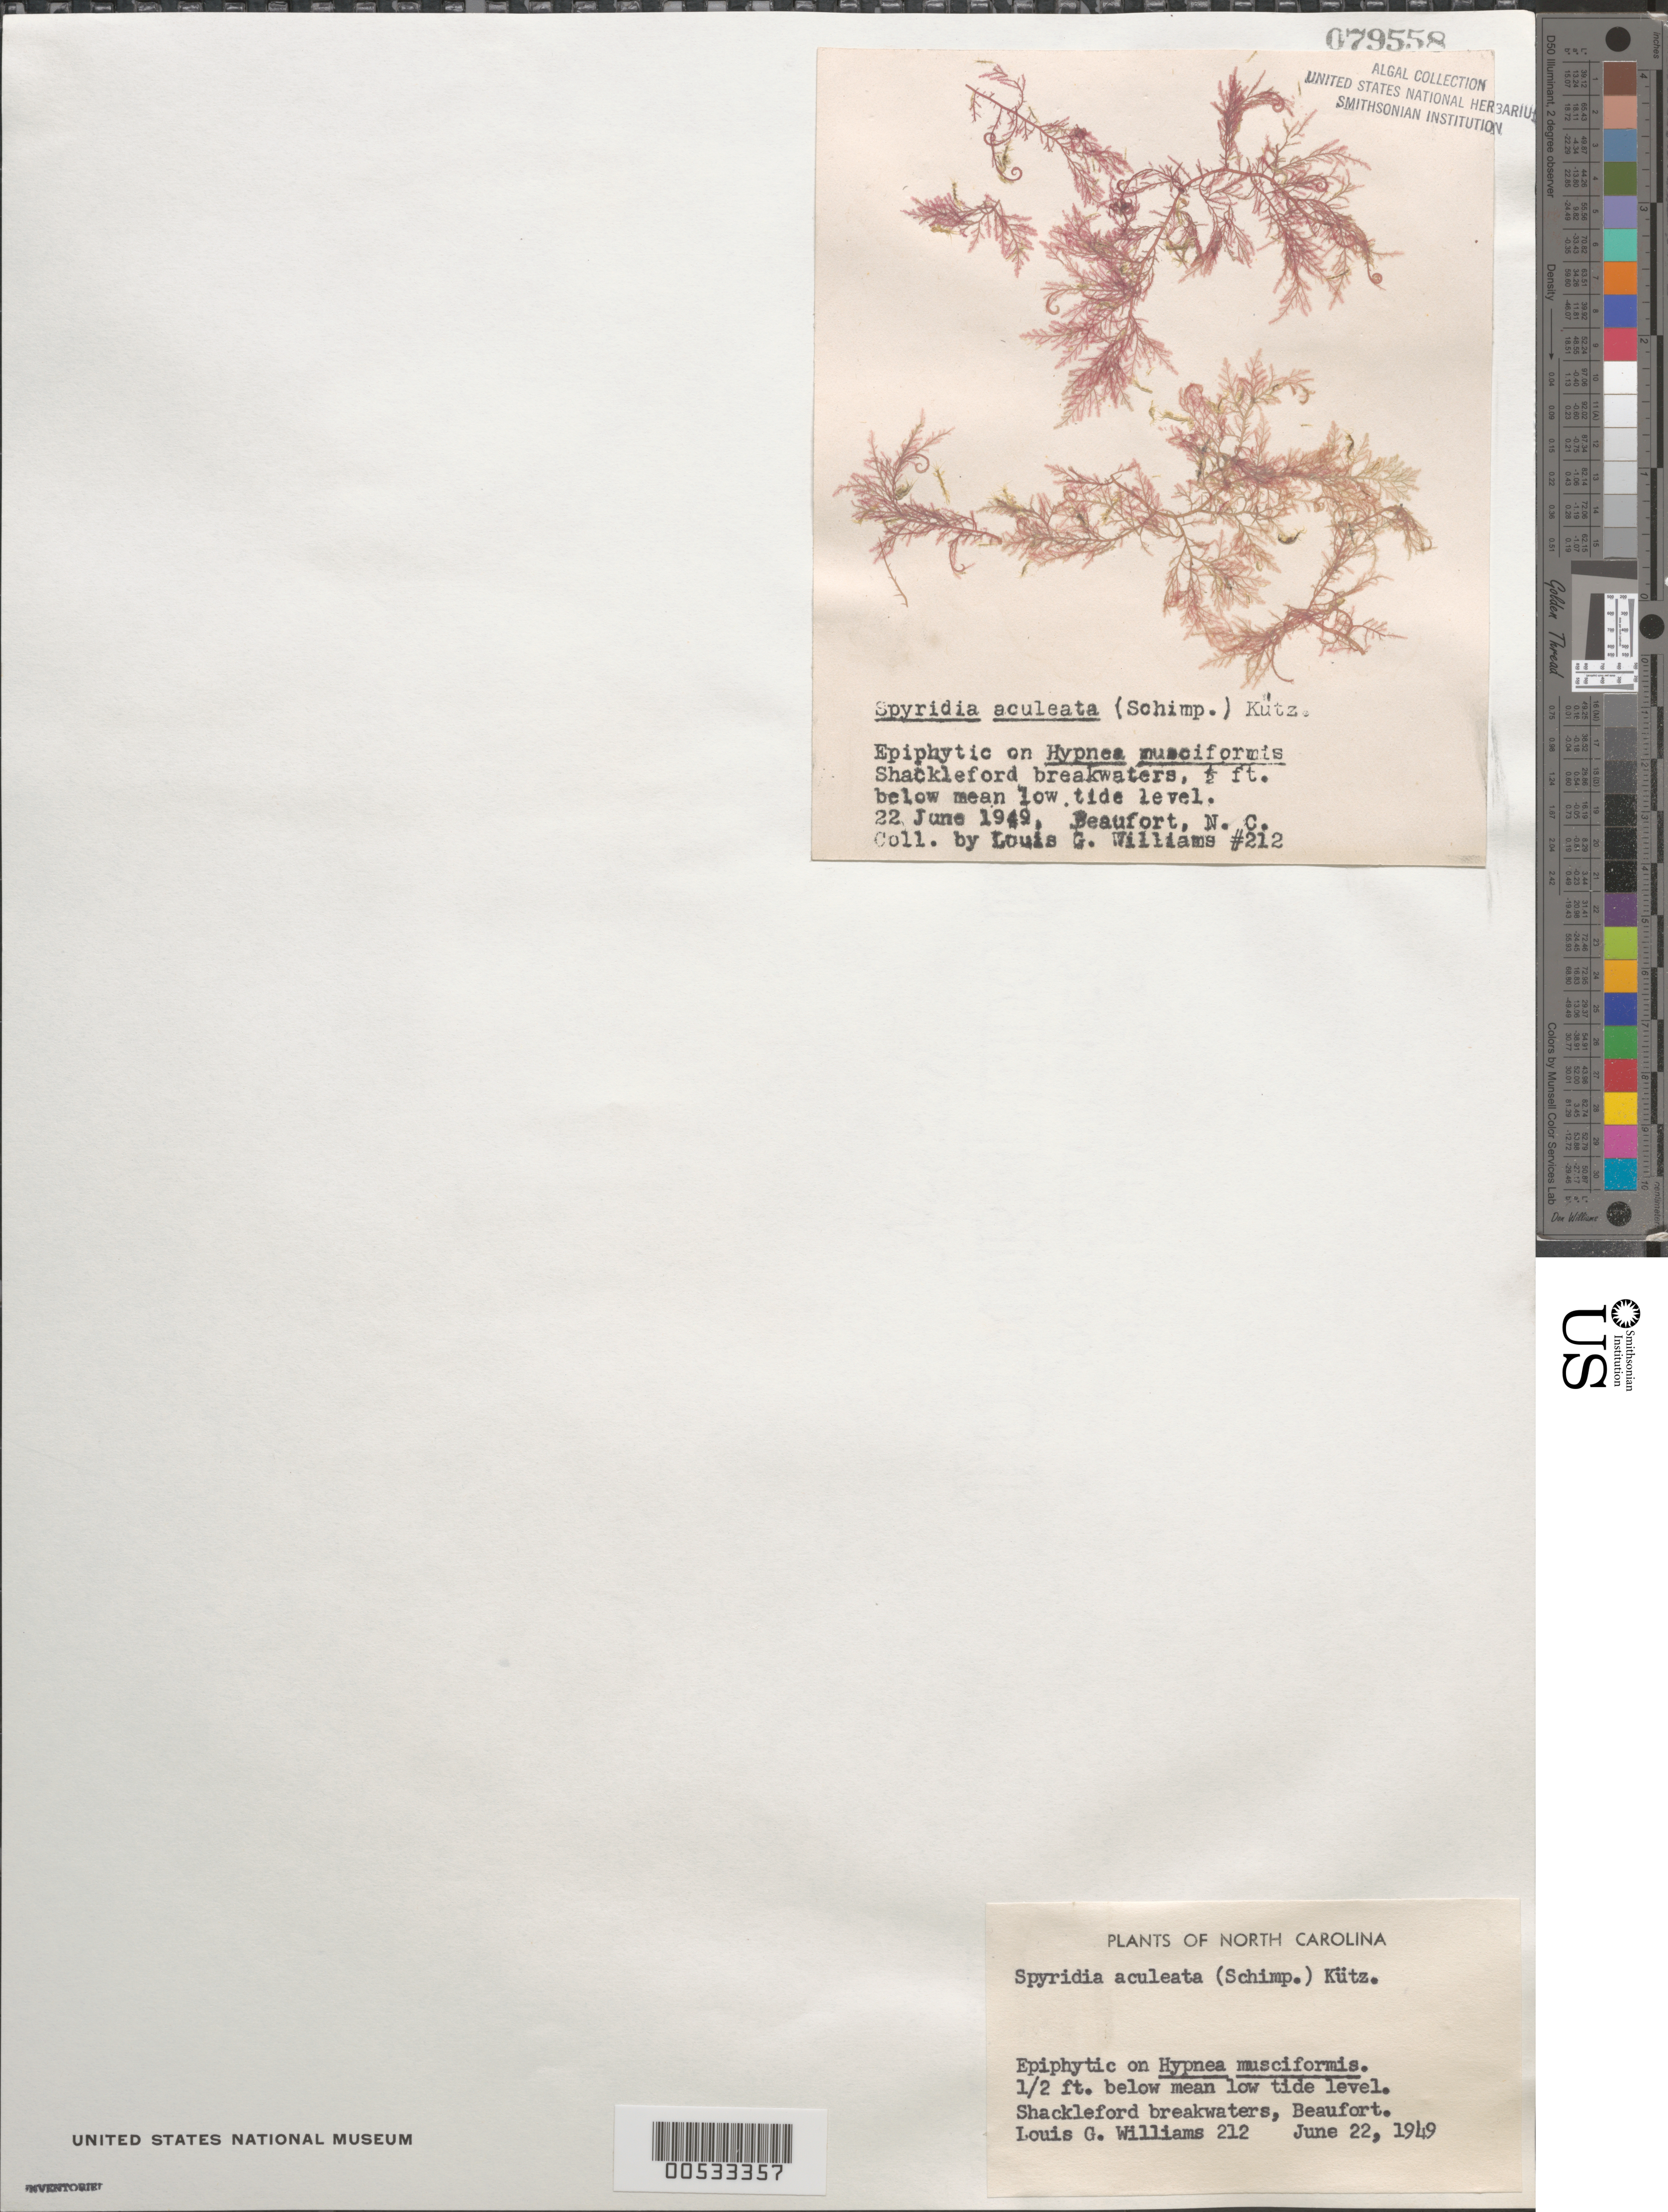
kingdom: Plantae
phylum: Rhodophyta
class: Florideophyceae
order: Ceramiales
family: Spyridiaceae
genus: Spyridia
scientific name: Spyridia aculeata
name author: (C. Agardh ex Decne.) Kütz.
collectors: L. G. Williams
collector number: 212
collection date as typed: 22 Jun 1949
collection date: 1949-06-22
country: United States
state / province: North Carolina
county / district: Carteret County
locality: Beaufort, Shackleford breakwaters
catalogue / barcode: US 79558